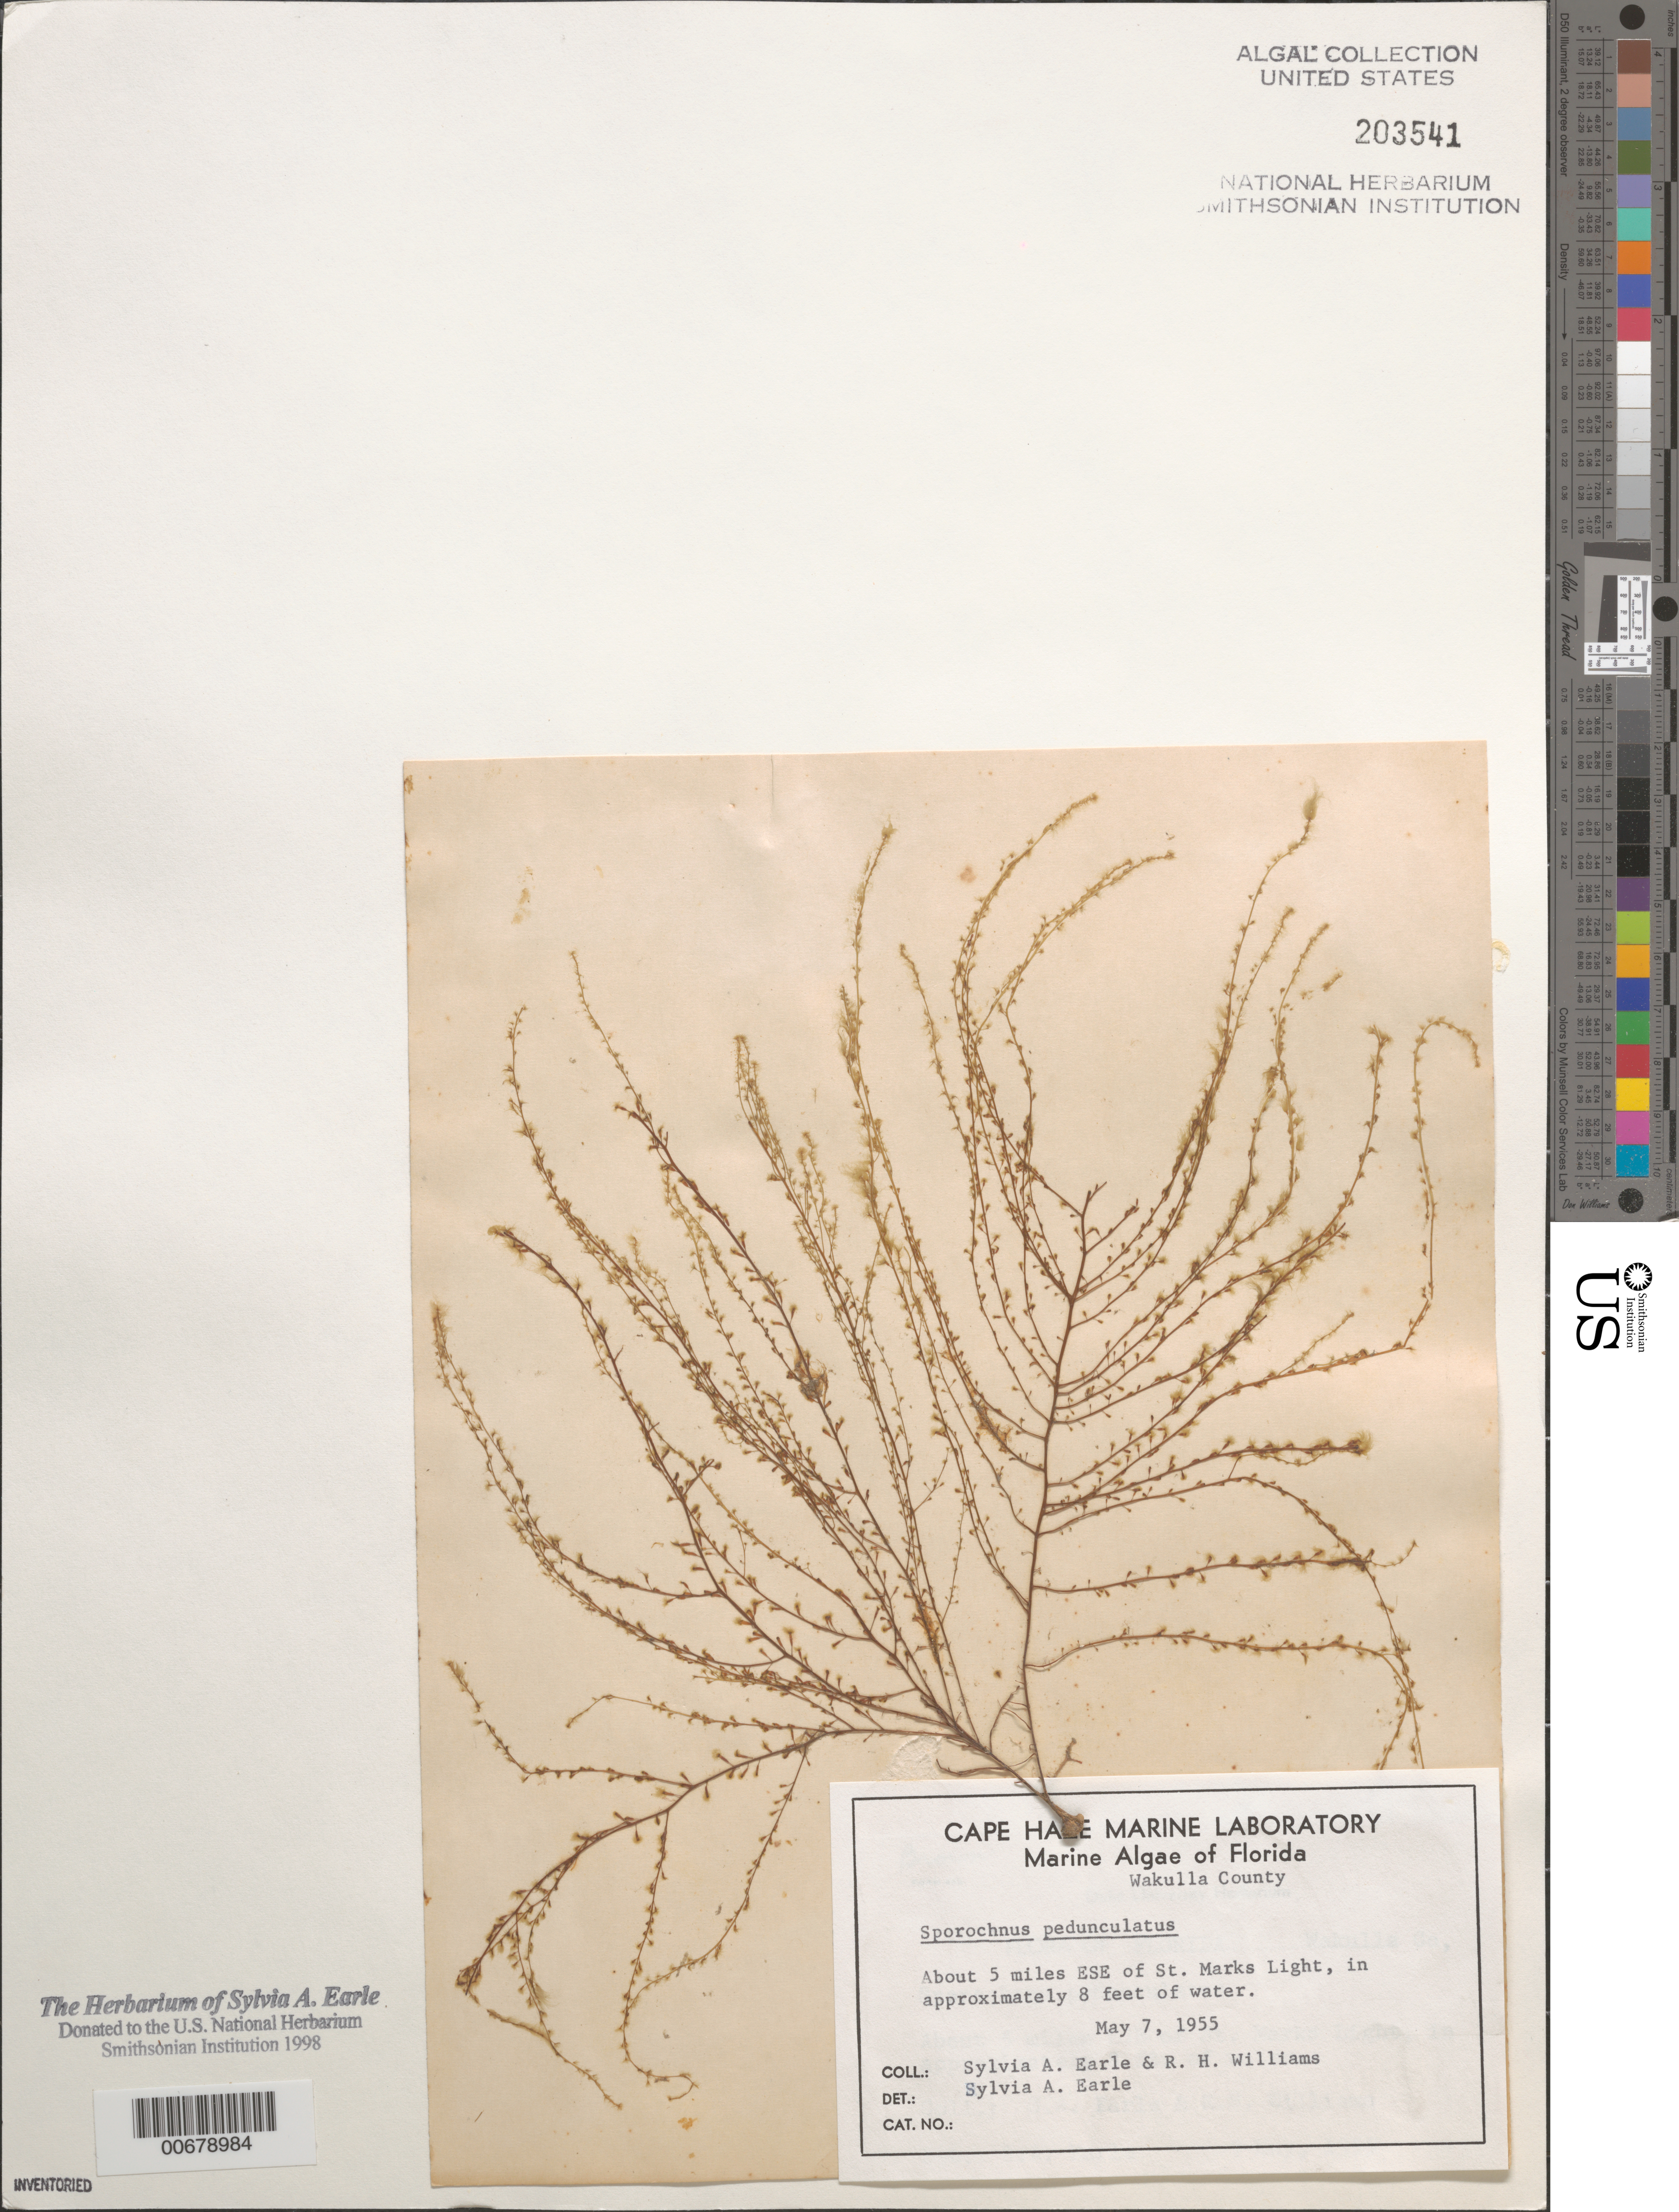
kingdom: Chromista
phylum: Ochrophyta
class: Phaeophyceae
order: Sporochnales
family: Sporochnaceae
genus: Sporochnus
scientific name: Sporochnus pedunculatus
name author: (Huds.) C. Agardh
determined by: Earle, S. A.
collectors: S. A. Earle & R. H. Williams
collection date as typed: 07 May 1955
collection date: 1955-05-07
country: United States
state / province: Florida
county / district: Wakulla County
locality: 5 miles east southeast of St. Marks Lighthouse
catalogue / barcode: US 203541